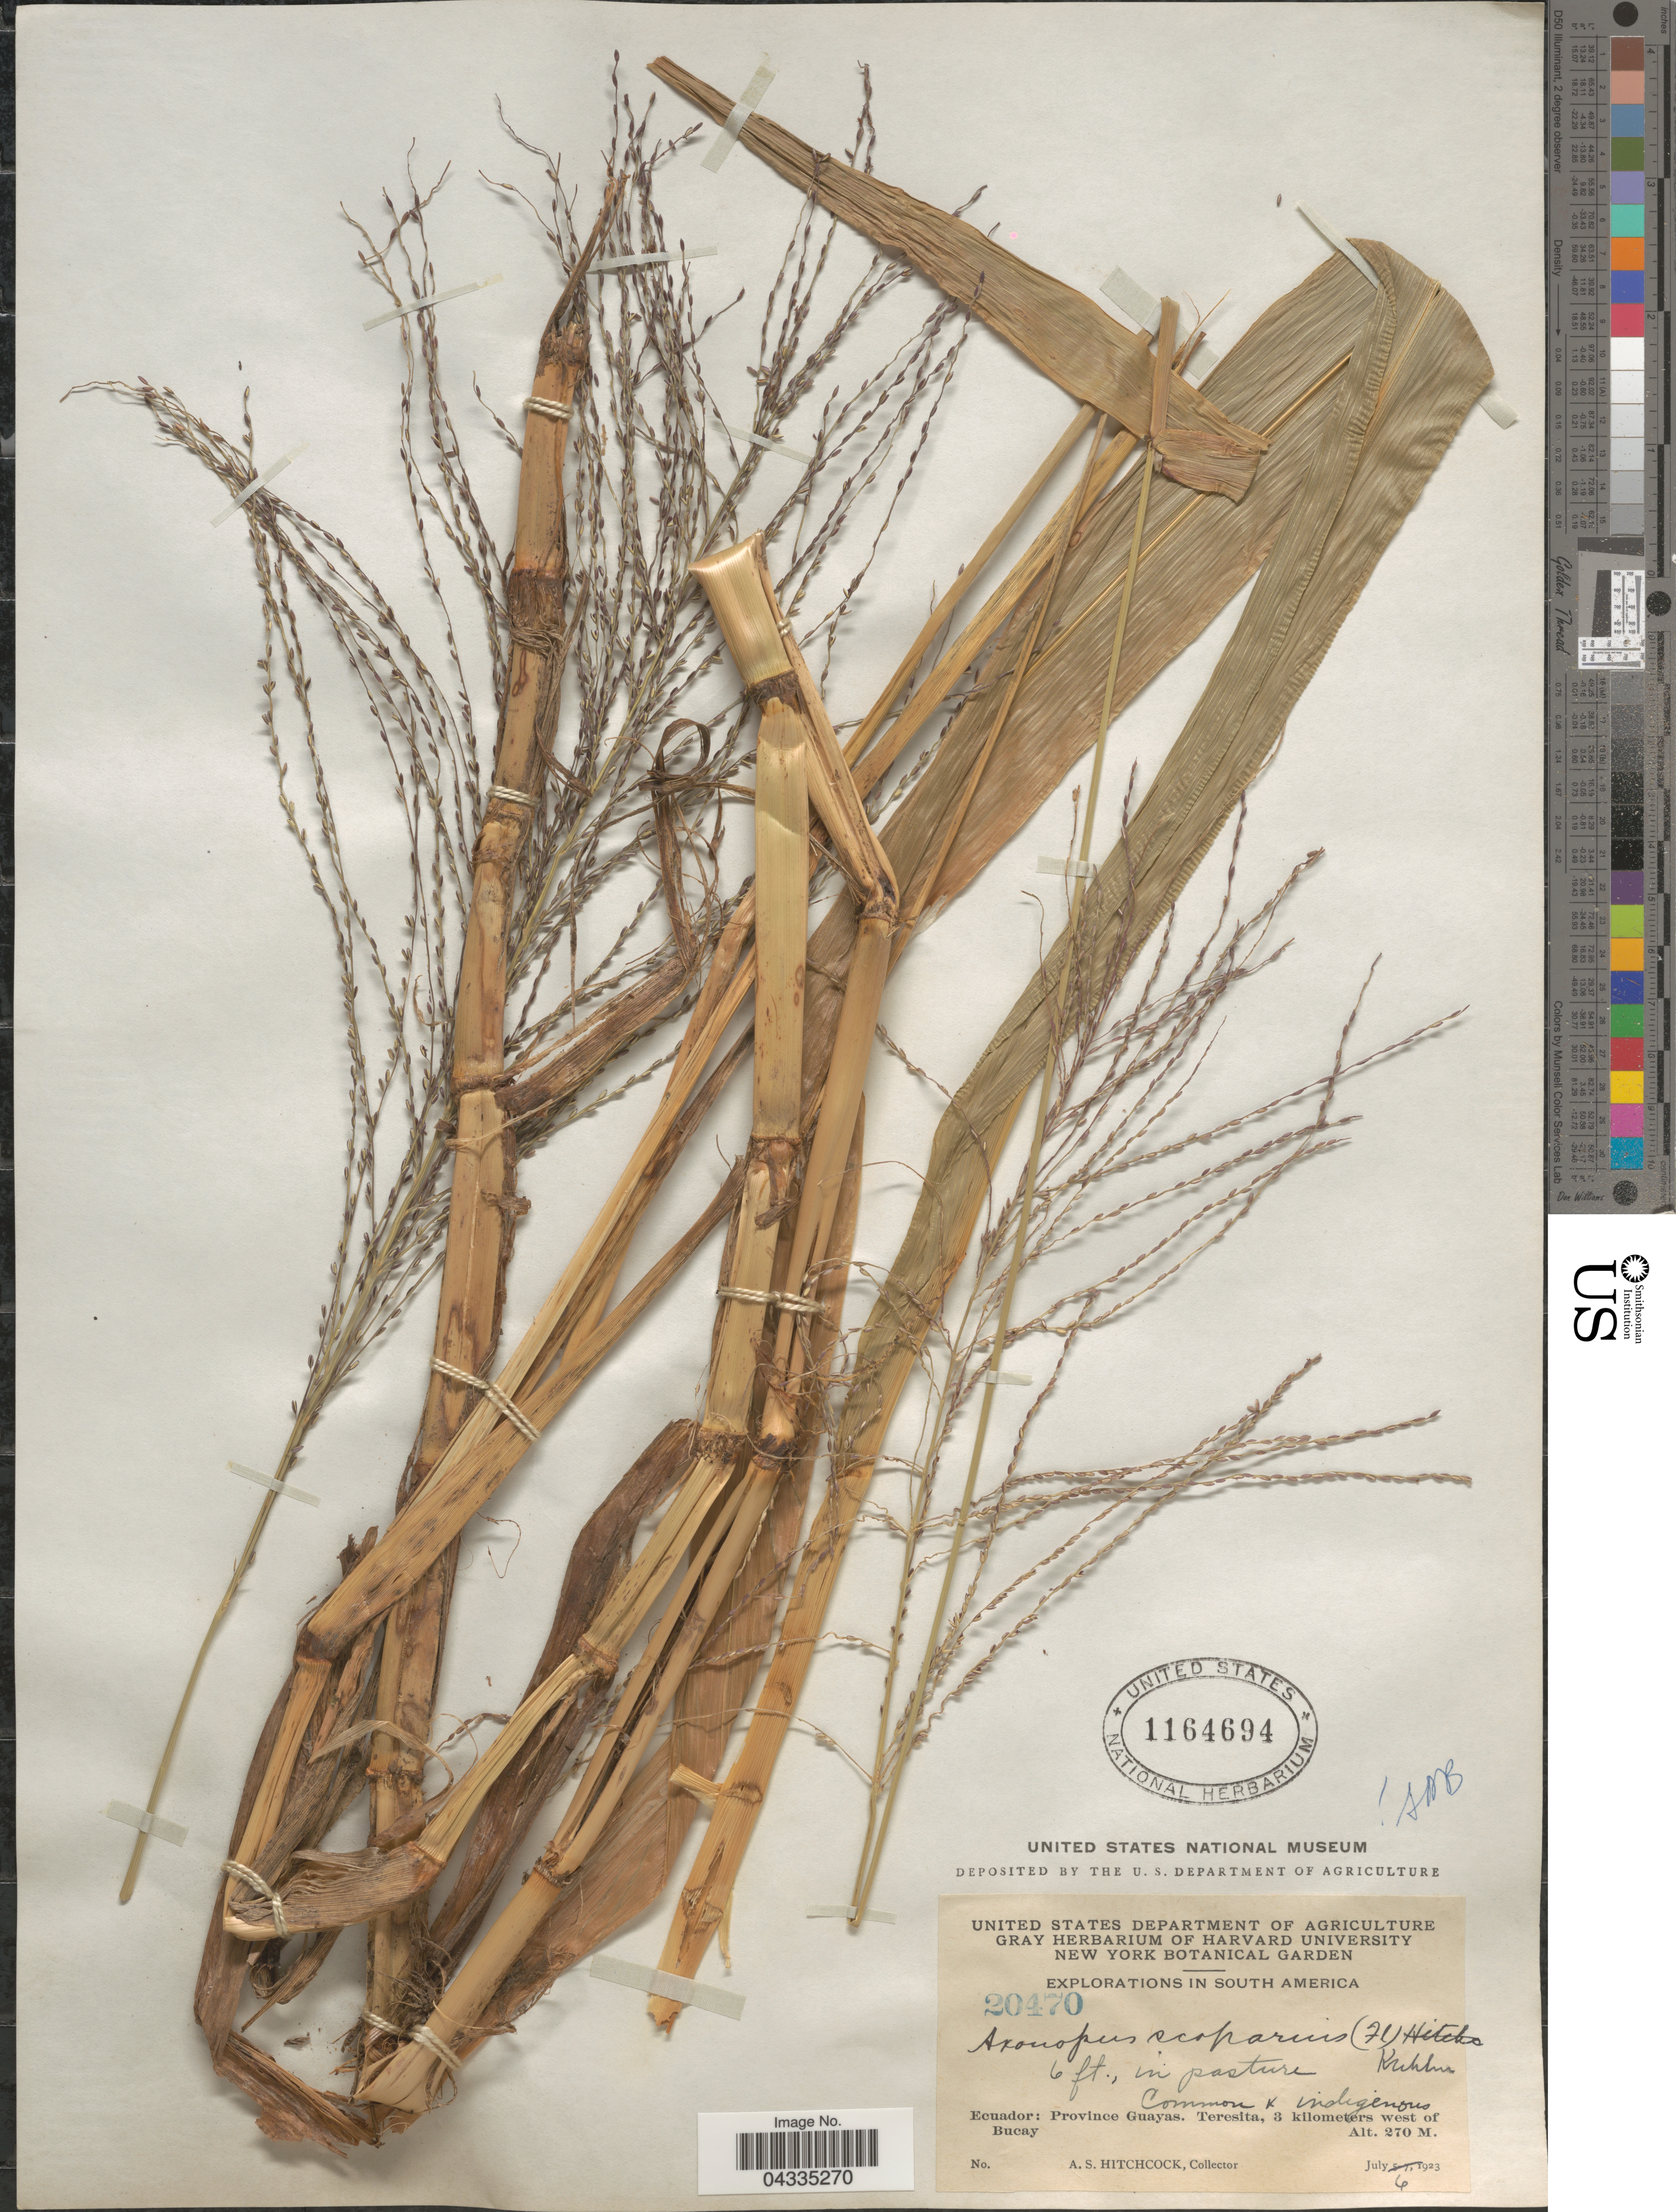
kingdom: Plantae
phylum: Tracheophyta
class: Liliopsida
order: Poales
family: Poaceae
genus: Axonopus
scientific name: Axonopus scoparius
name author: (Flüggé) Kuhlm.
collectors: A. S. Hitchcock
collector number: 20470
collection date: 1923-07-06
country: Ecuador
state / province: Guayas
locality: Explorations in South America. Teresita, 3 kilometers west of Bucay.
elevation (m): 270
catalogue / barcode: US 1164694